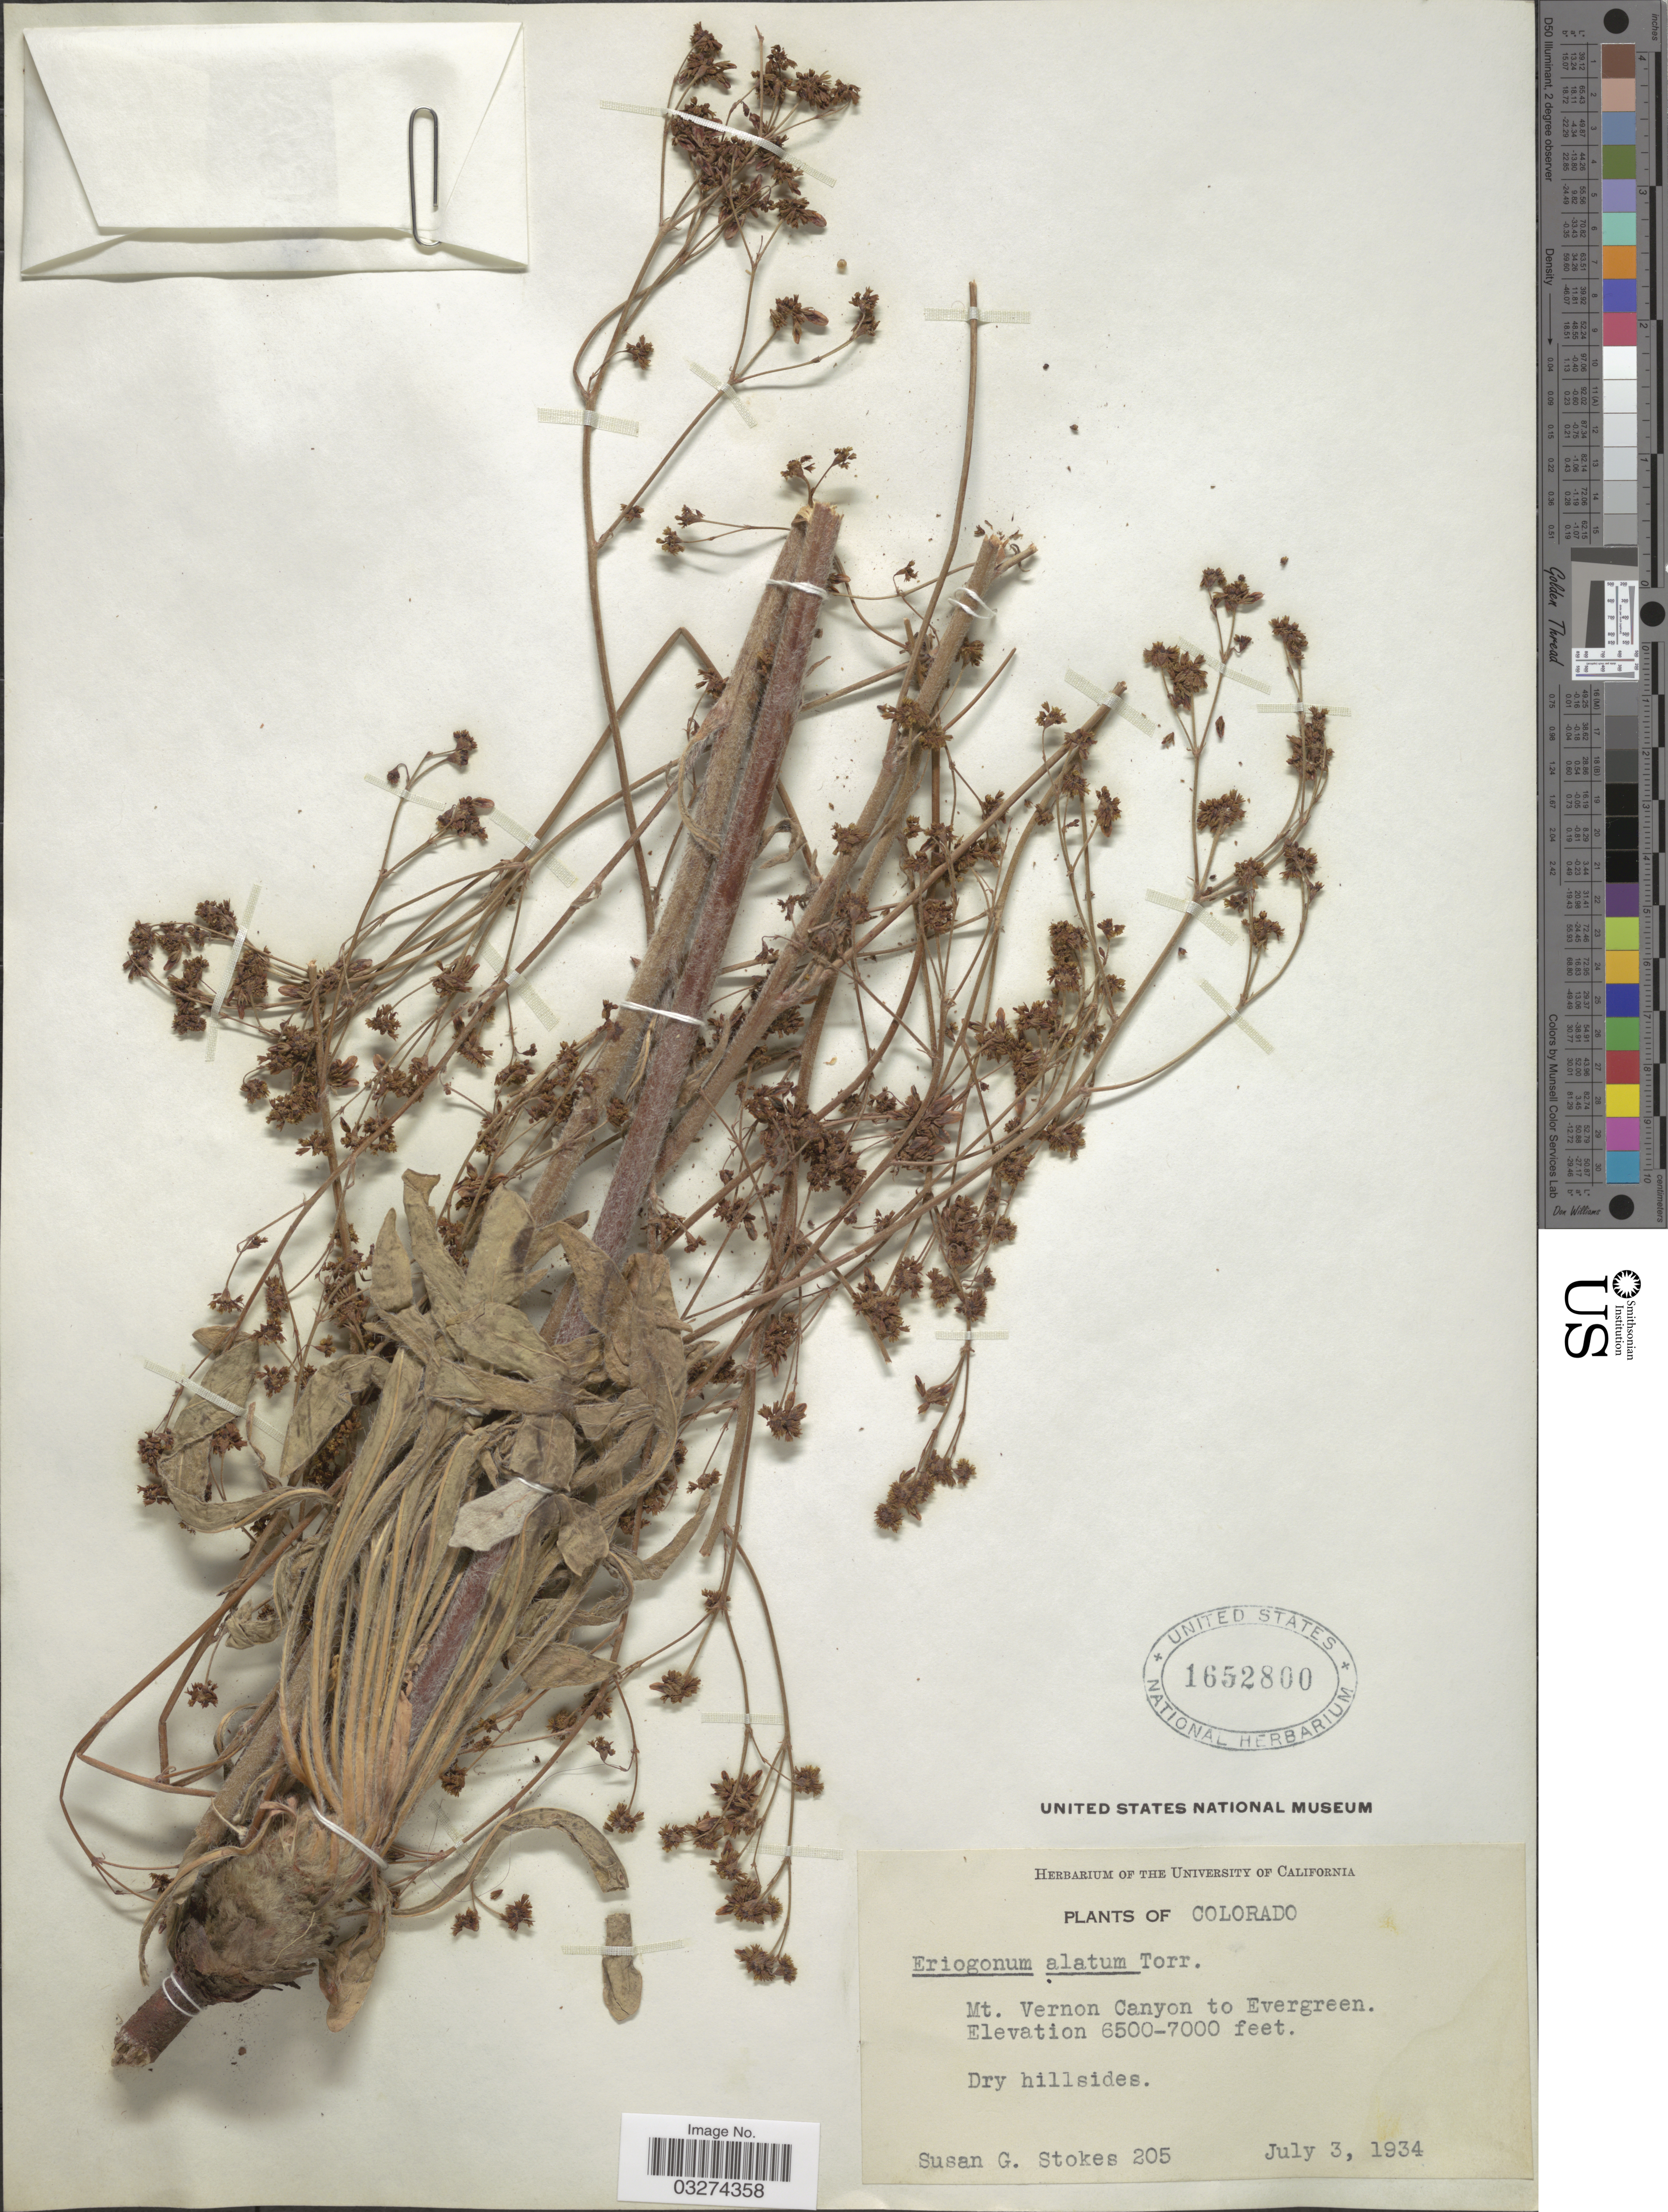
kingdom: Plantae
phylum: Tracheophyta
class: Magnoliopsida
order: Caryophyllales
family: Polygonaceae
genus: Eriogonum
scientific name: Eriogonum alatum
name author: Torr.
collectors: S. G. Stokes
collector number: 205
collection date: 1934-07-03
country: United States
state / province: Colorado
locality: Mt. Vernon Canyon to Evergeen.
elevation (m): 1981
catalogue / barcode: US 1652800